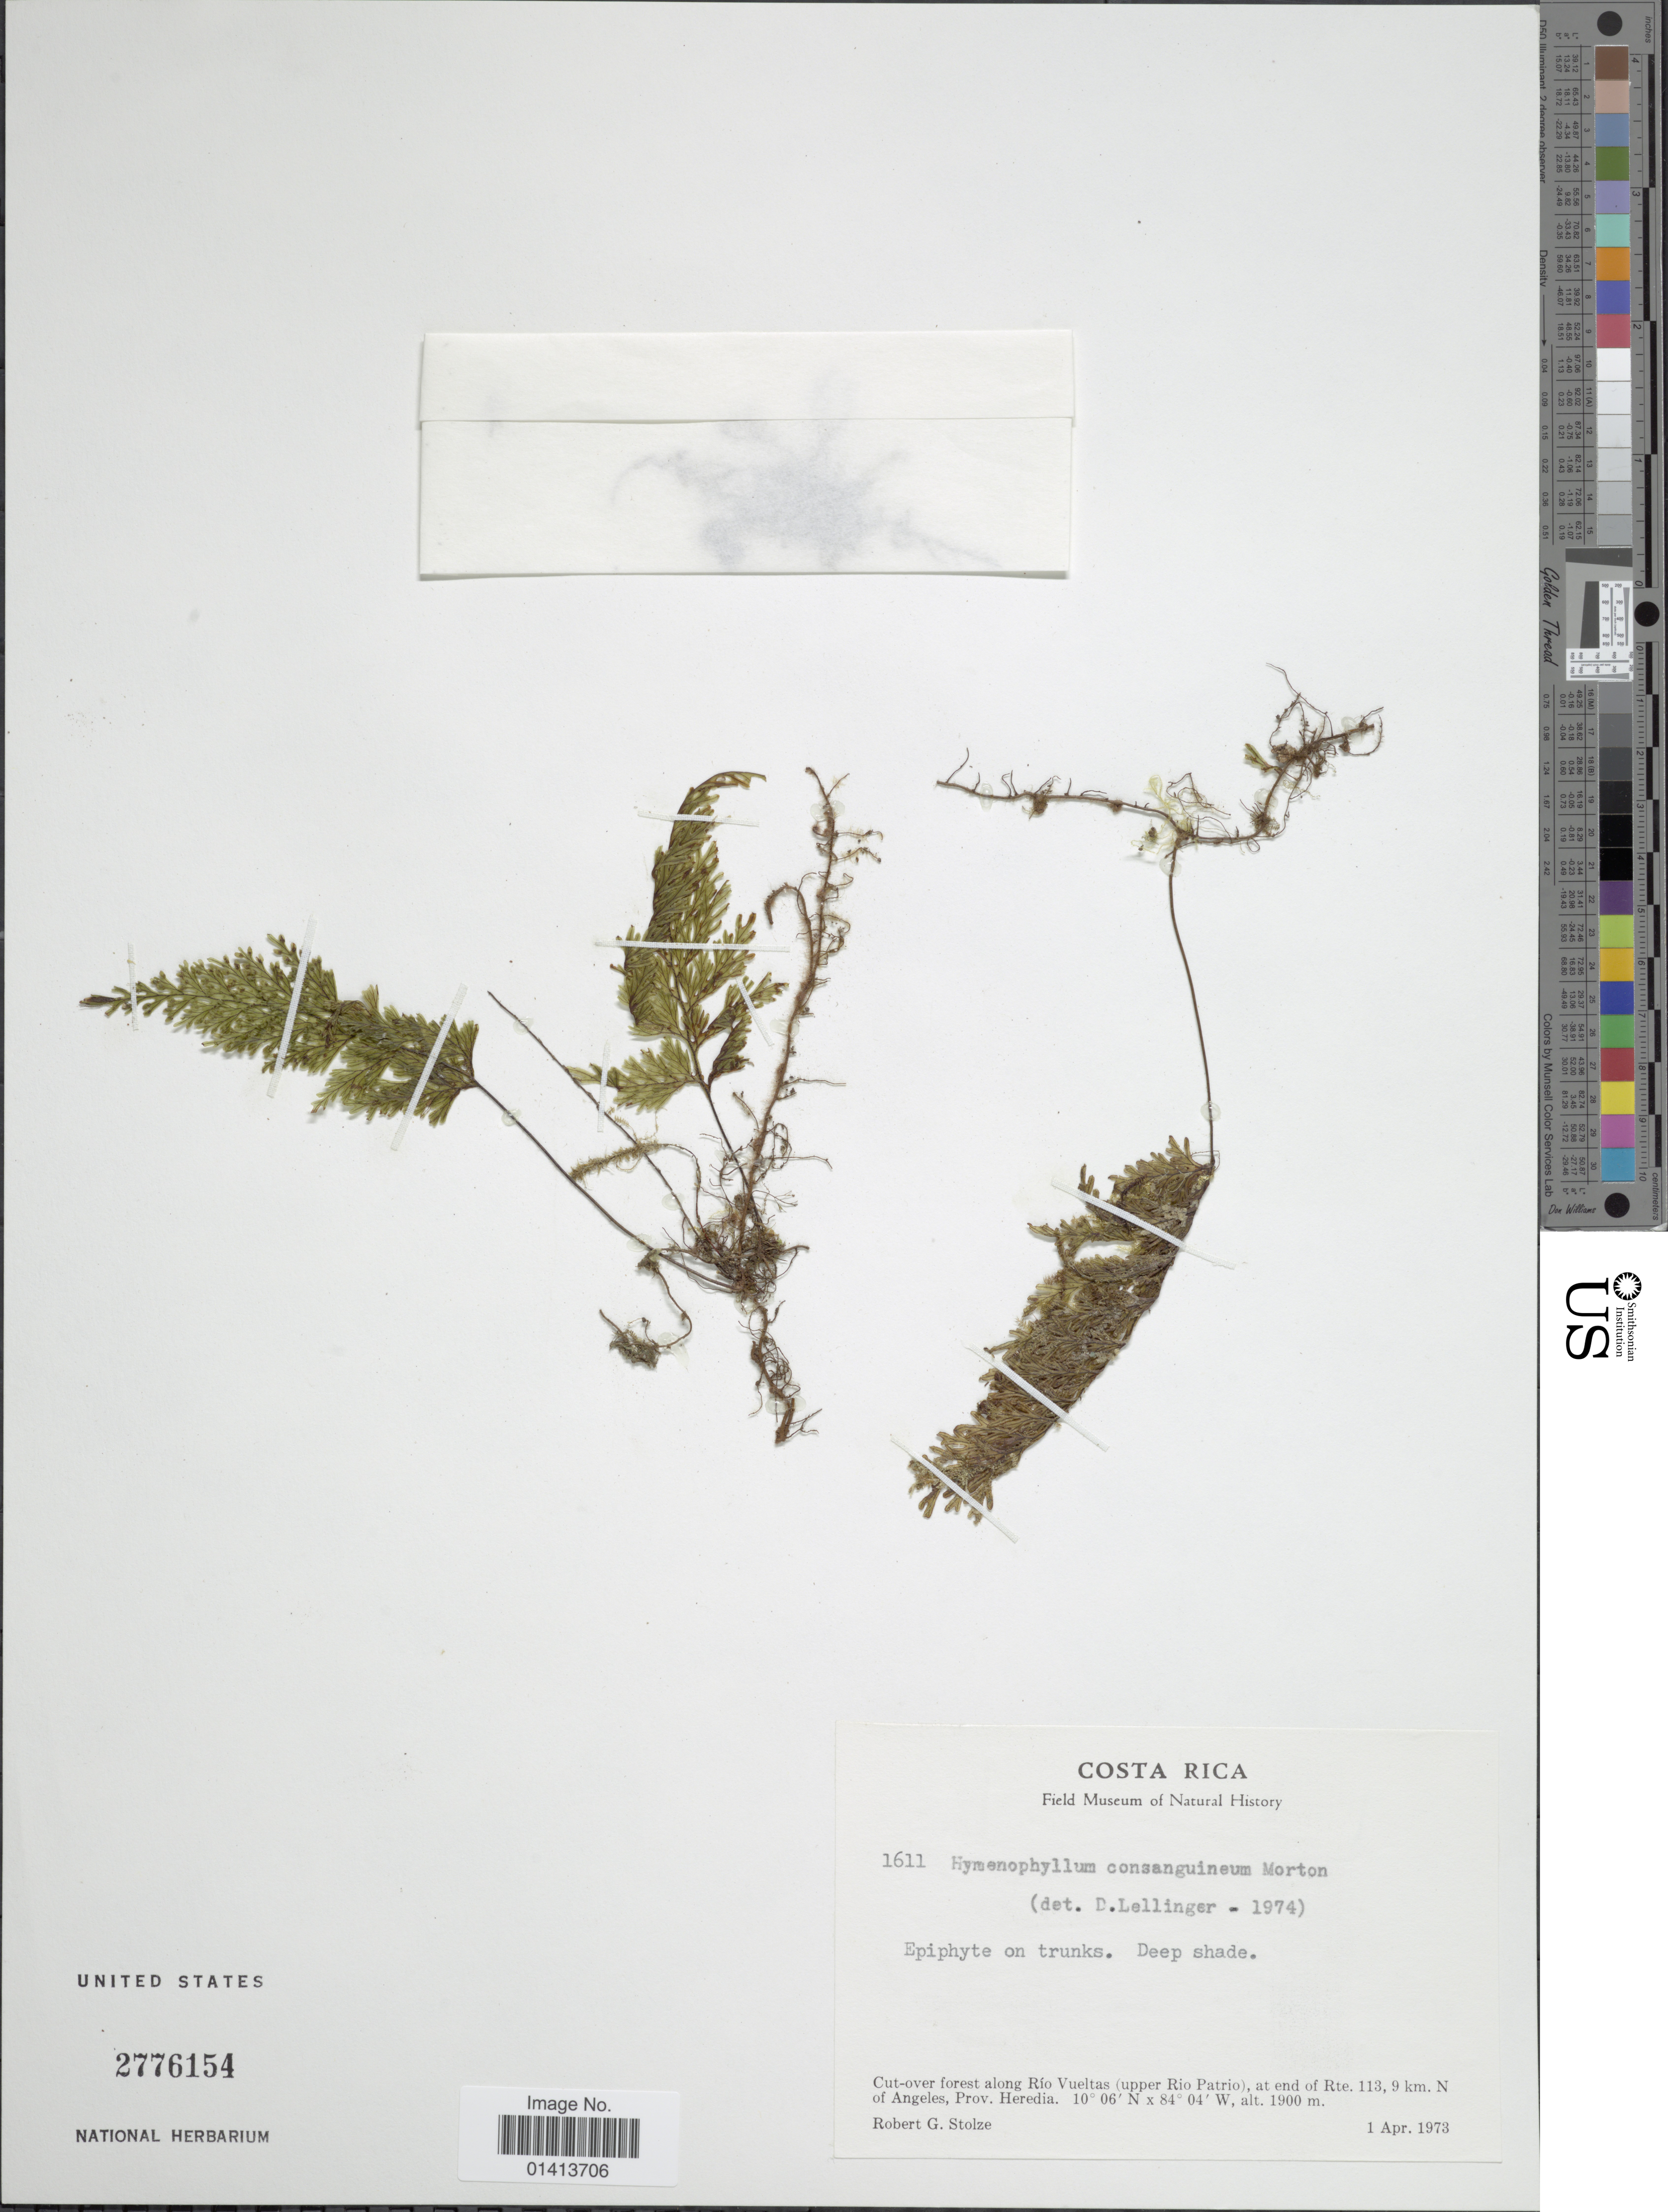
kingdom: Plantae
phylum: Tracheophyta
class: Polypodiopsida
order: Hymenophyllales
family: Hymenophyllaceae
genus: Hymenophyllum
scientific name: Hymenophyllum consanguineum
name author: C.V. Morton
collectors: R. G. Stolze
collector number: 1611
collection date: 1973-04-01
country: Costa Rica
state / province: Heredia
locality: Cut-over forest along Rio Vueltas (upper Rio Patrio), at end Rte. 113,9 km. N of Angeles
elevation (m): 1900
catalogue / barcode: US 2776154